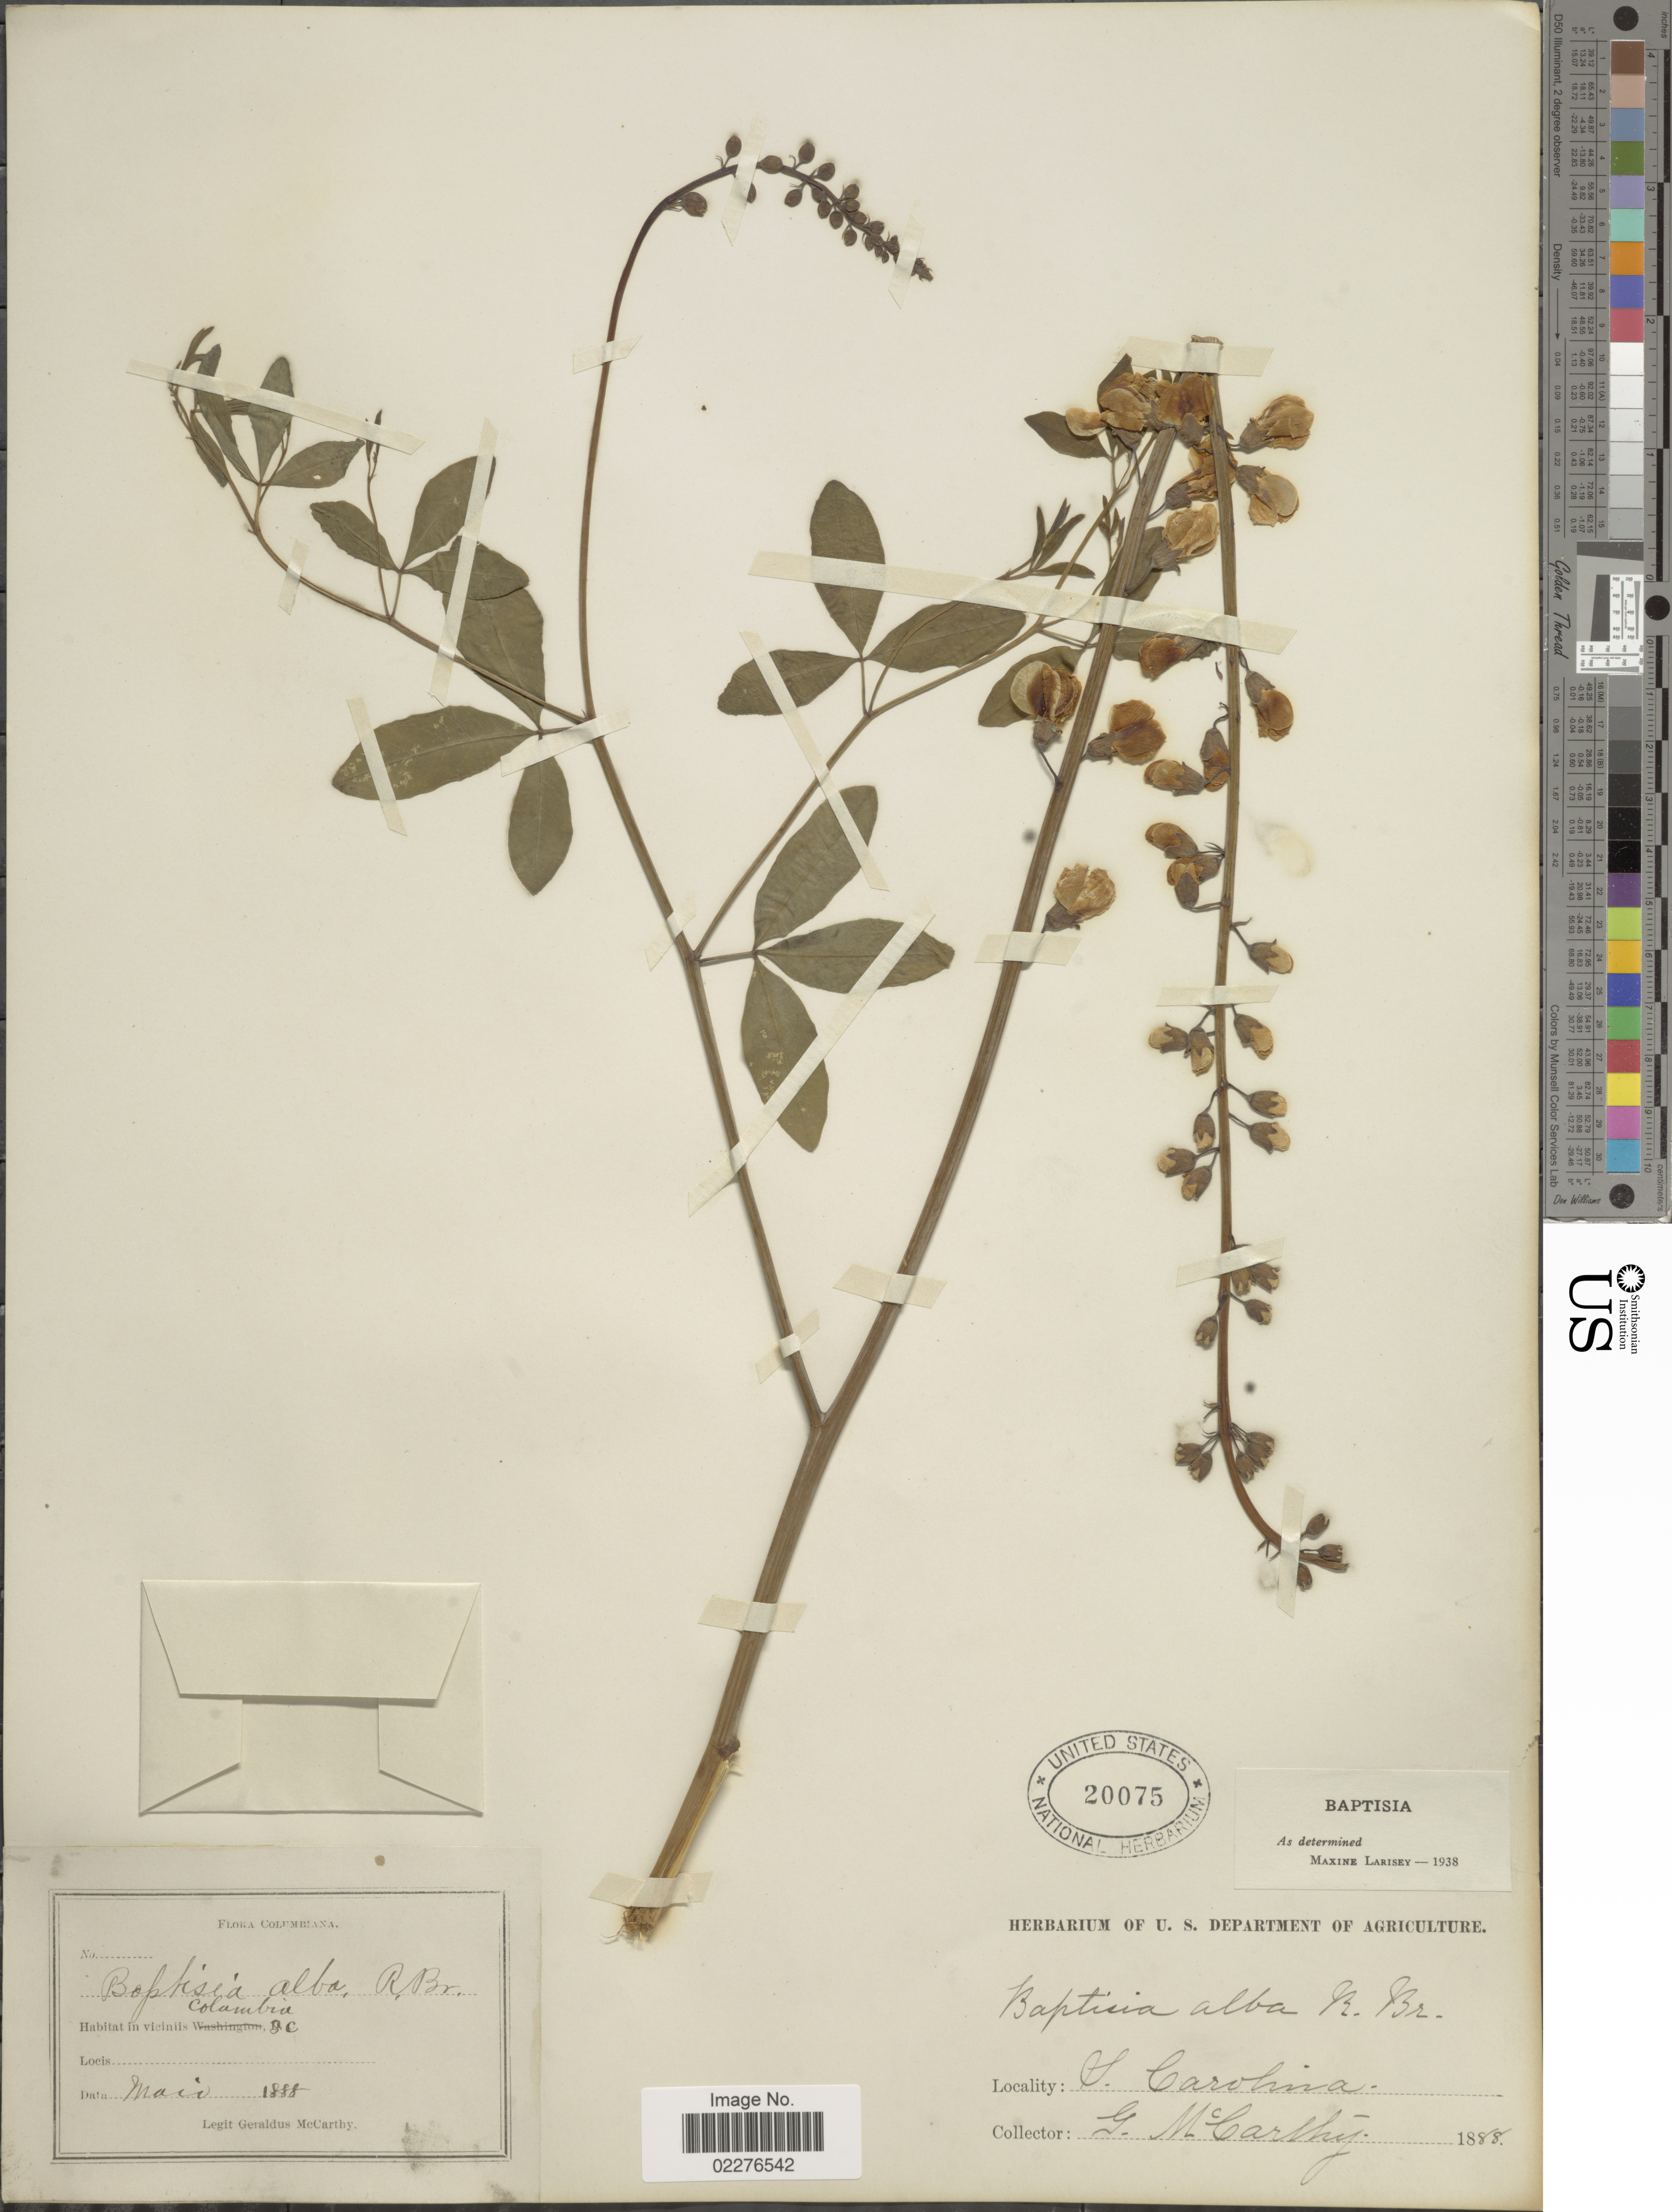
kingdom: Plantae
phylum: Tracheophyta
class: Magnoliopsida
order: Fabales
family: Fabaceae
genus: Baptisia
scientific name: Baptisia alba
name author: (L.) Vent.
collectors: M. McCarthy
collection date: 1888-05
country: United States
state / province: South Carolina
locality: In vicinis Columbia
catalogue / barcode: US 20075